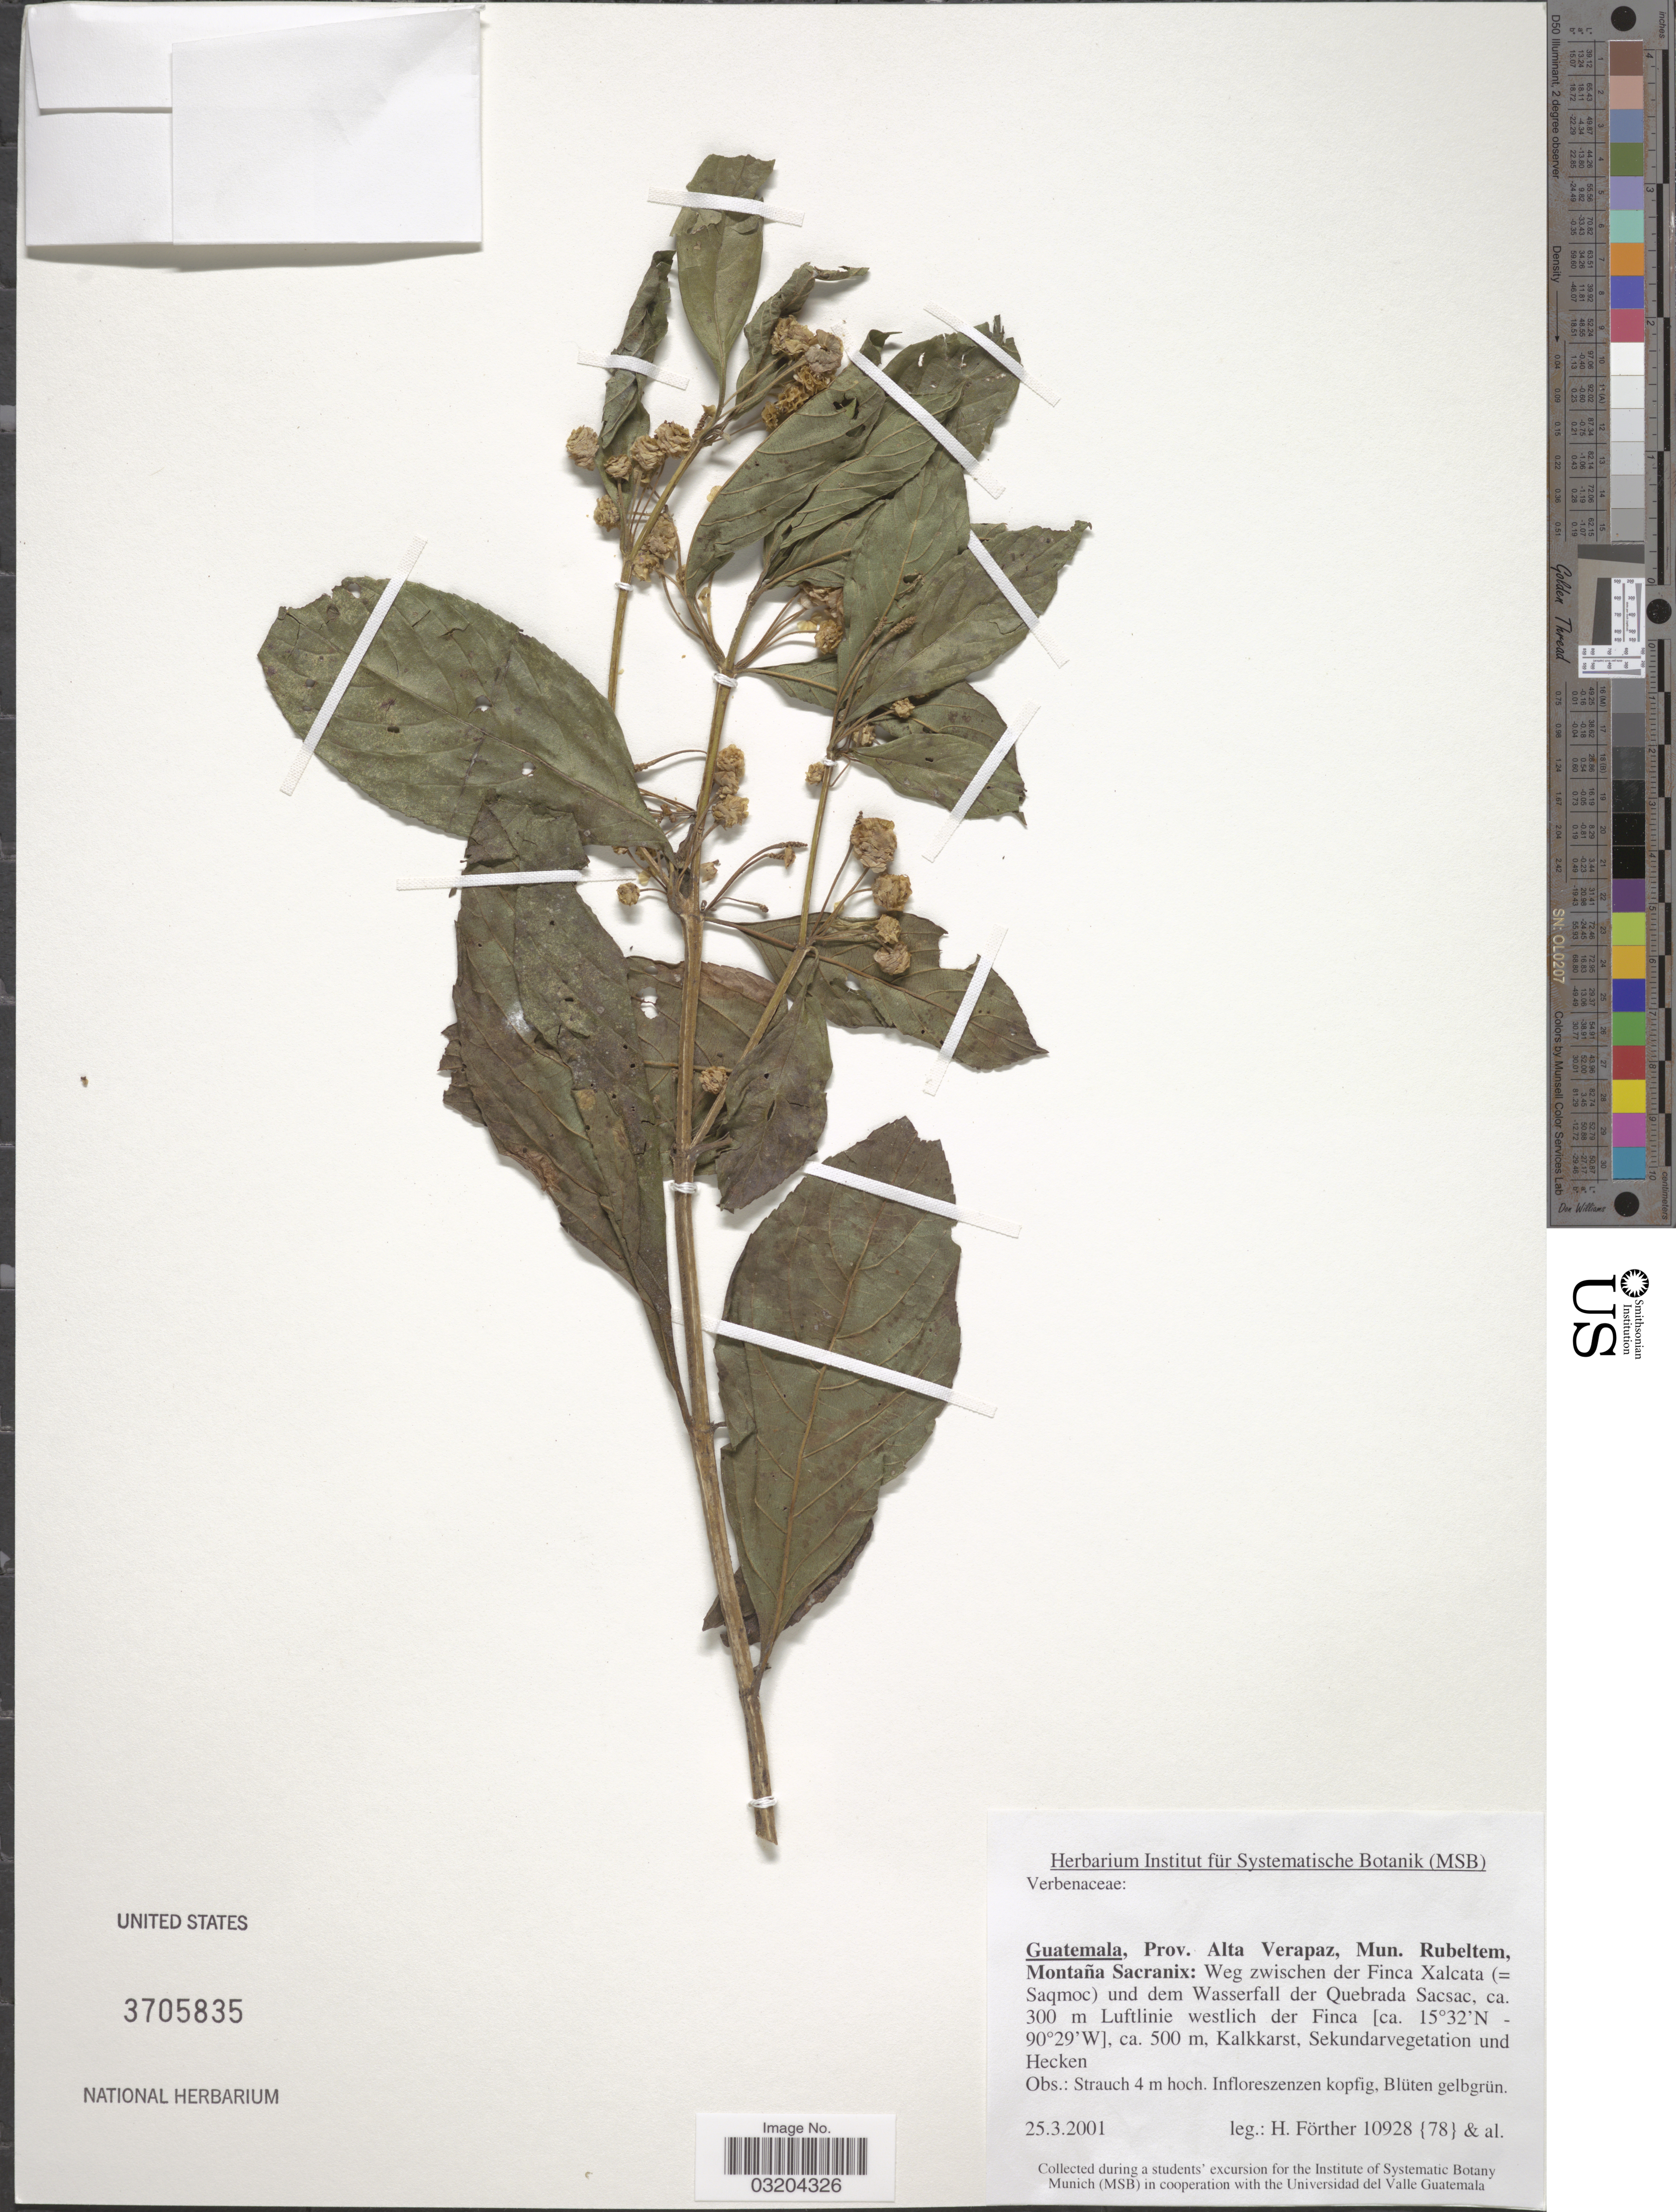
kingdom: Plantae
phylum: Tracheophyta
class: Magnoliopsida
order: Lamiales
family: Verbenaceae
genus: Lippia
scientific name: Lippia myriocephala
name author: Schltdl. & Cham.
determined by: Mirra, Fabiana, (SI), Instituto de Botanica Darwinion (ARGENTINA)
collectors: H. Förther & et al.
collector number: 10928 {78}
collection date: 2001-03-25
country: Guatemala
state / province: Alta Verapaz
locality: Mun. Rubeltem, Montaña Sacranix: Weg zwischen der Finca Xalcata (= Saqmoc) und dem Wasserfall der Quebrada Sacsac, ca. 300 m Luflinie westlich der Finca.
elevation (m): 500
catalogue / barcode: US 3705835